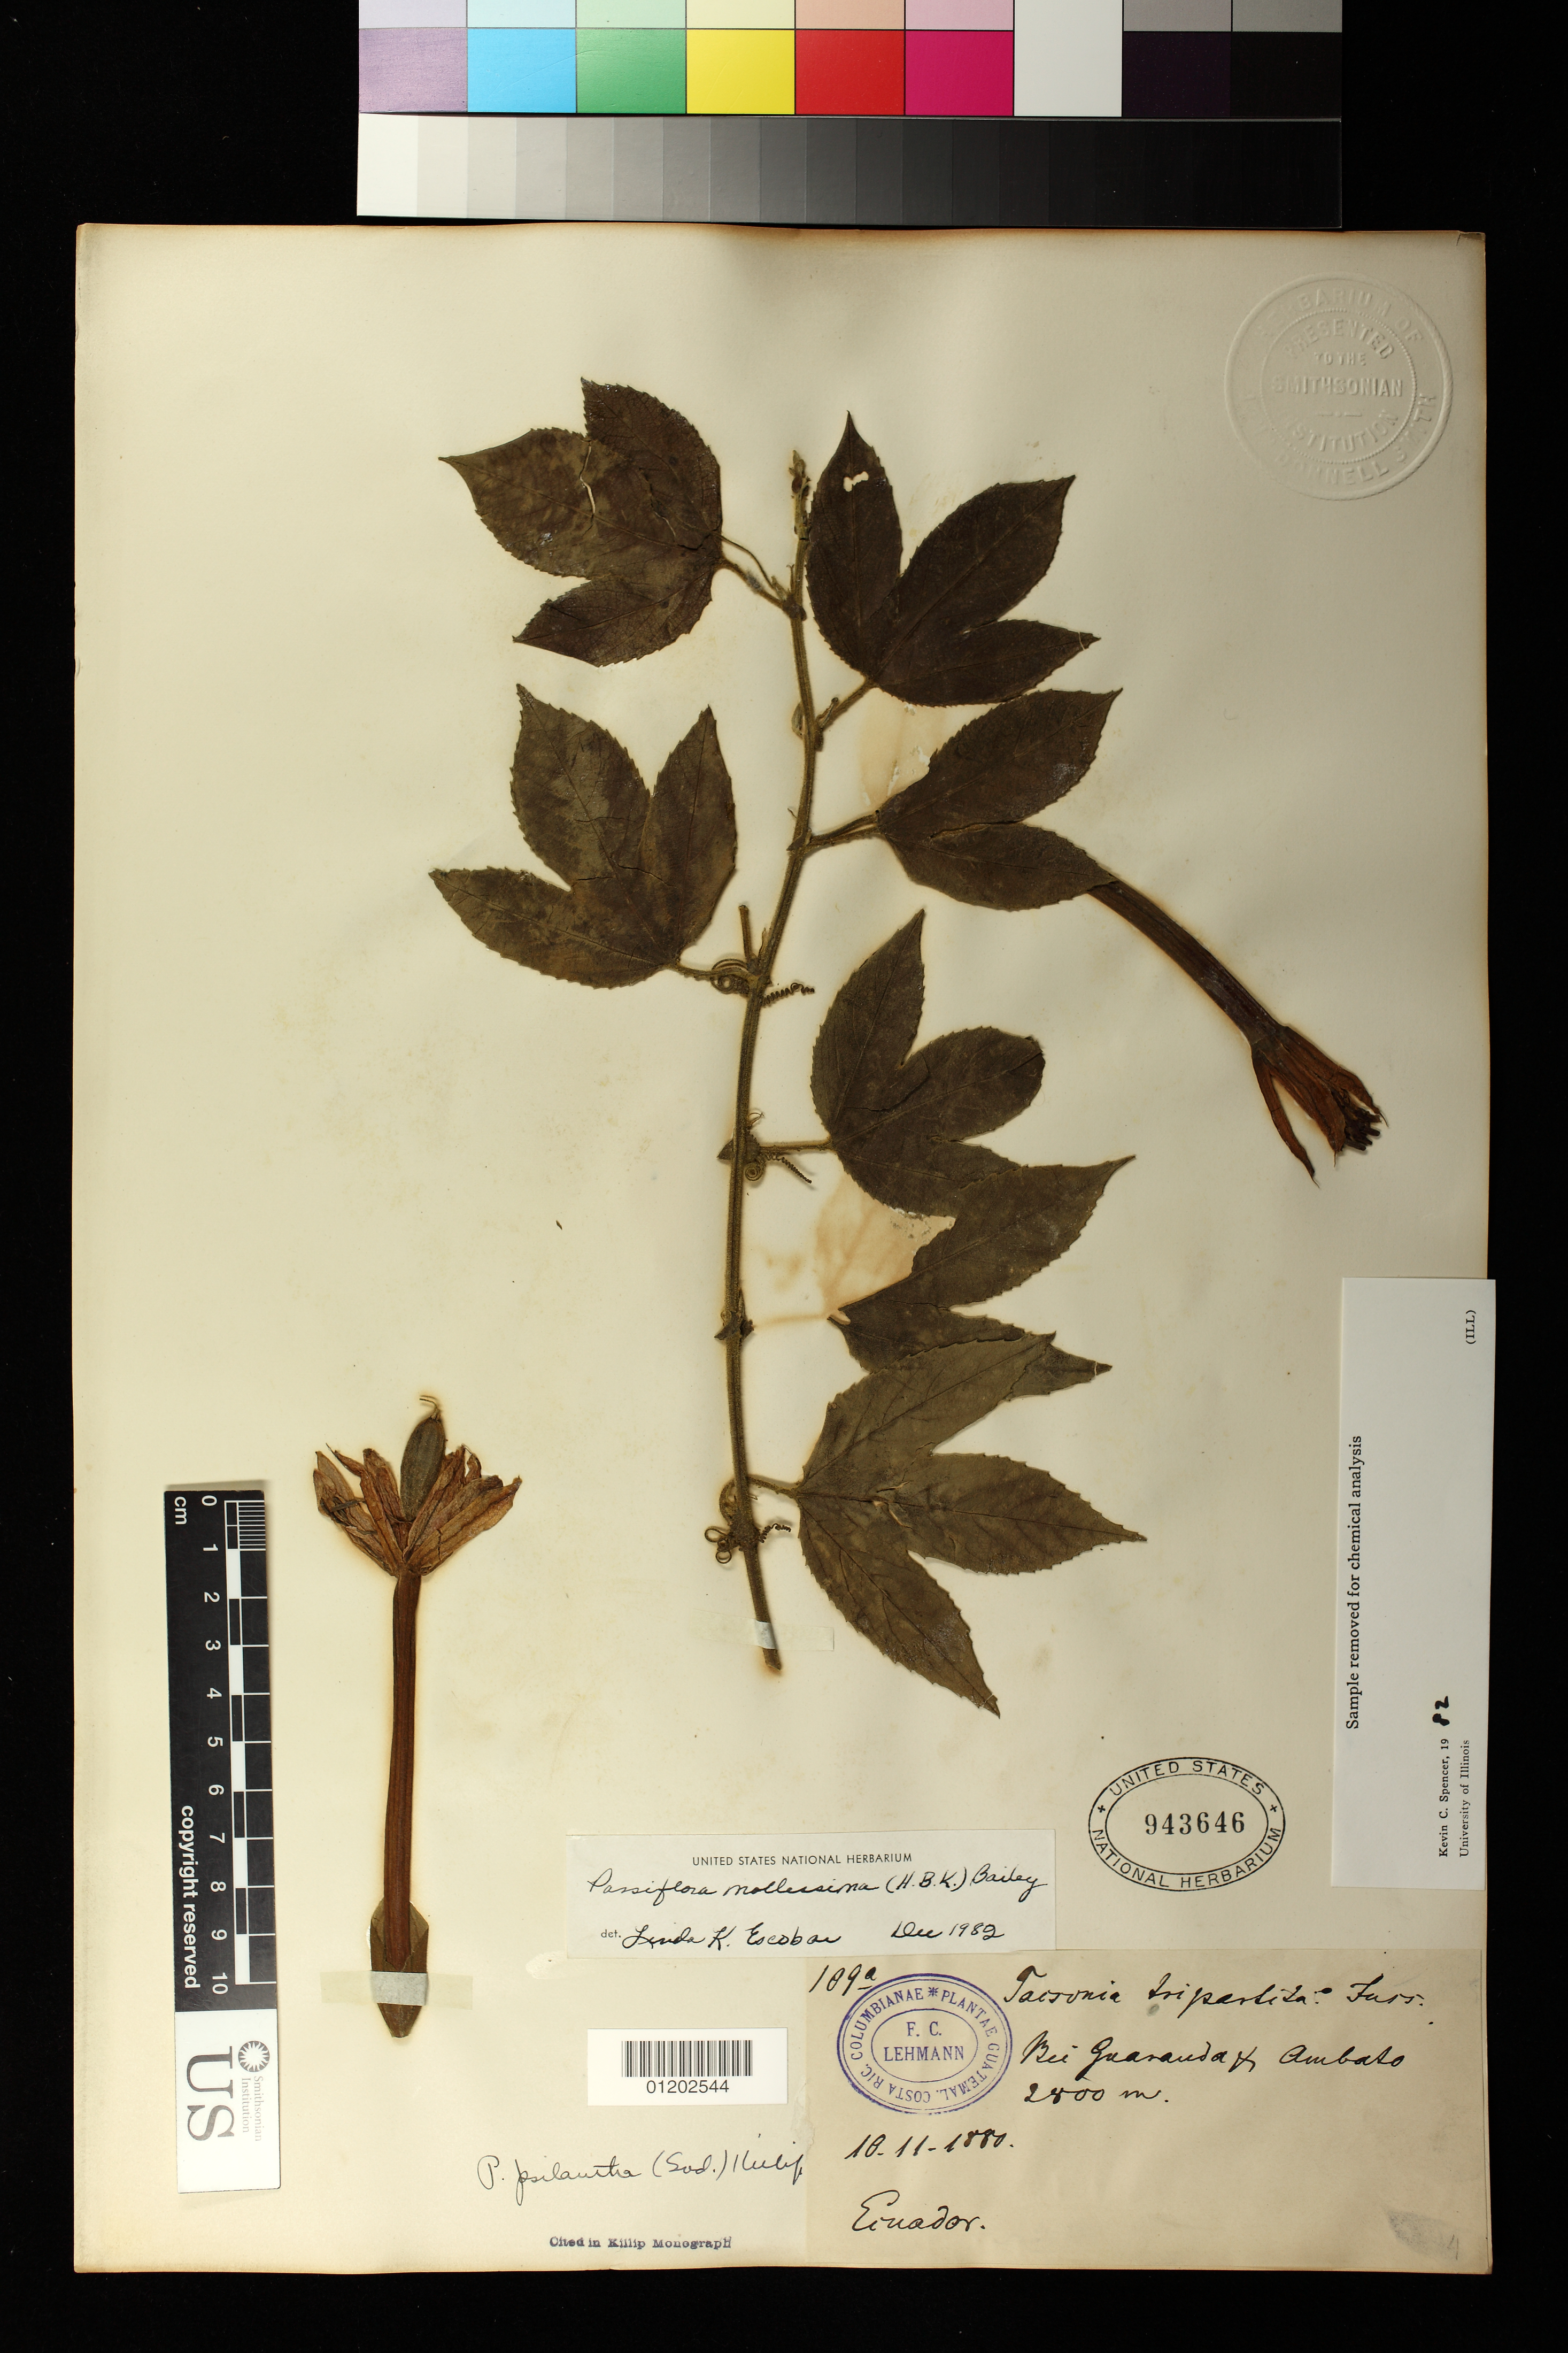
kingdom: Plantae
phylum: Tracheophyta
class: Magnoliopsida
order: Malpighiales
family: Passifloraceae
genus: Passiflora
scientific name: Passiflora mollissima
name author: (Kunth) L.H. Bailey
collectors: F. C. Lehmann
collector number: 109a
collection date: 1880-11-10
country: Ecuador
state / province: Bolívar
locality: Guaranda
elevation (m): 2800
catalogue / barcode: US 943646